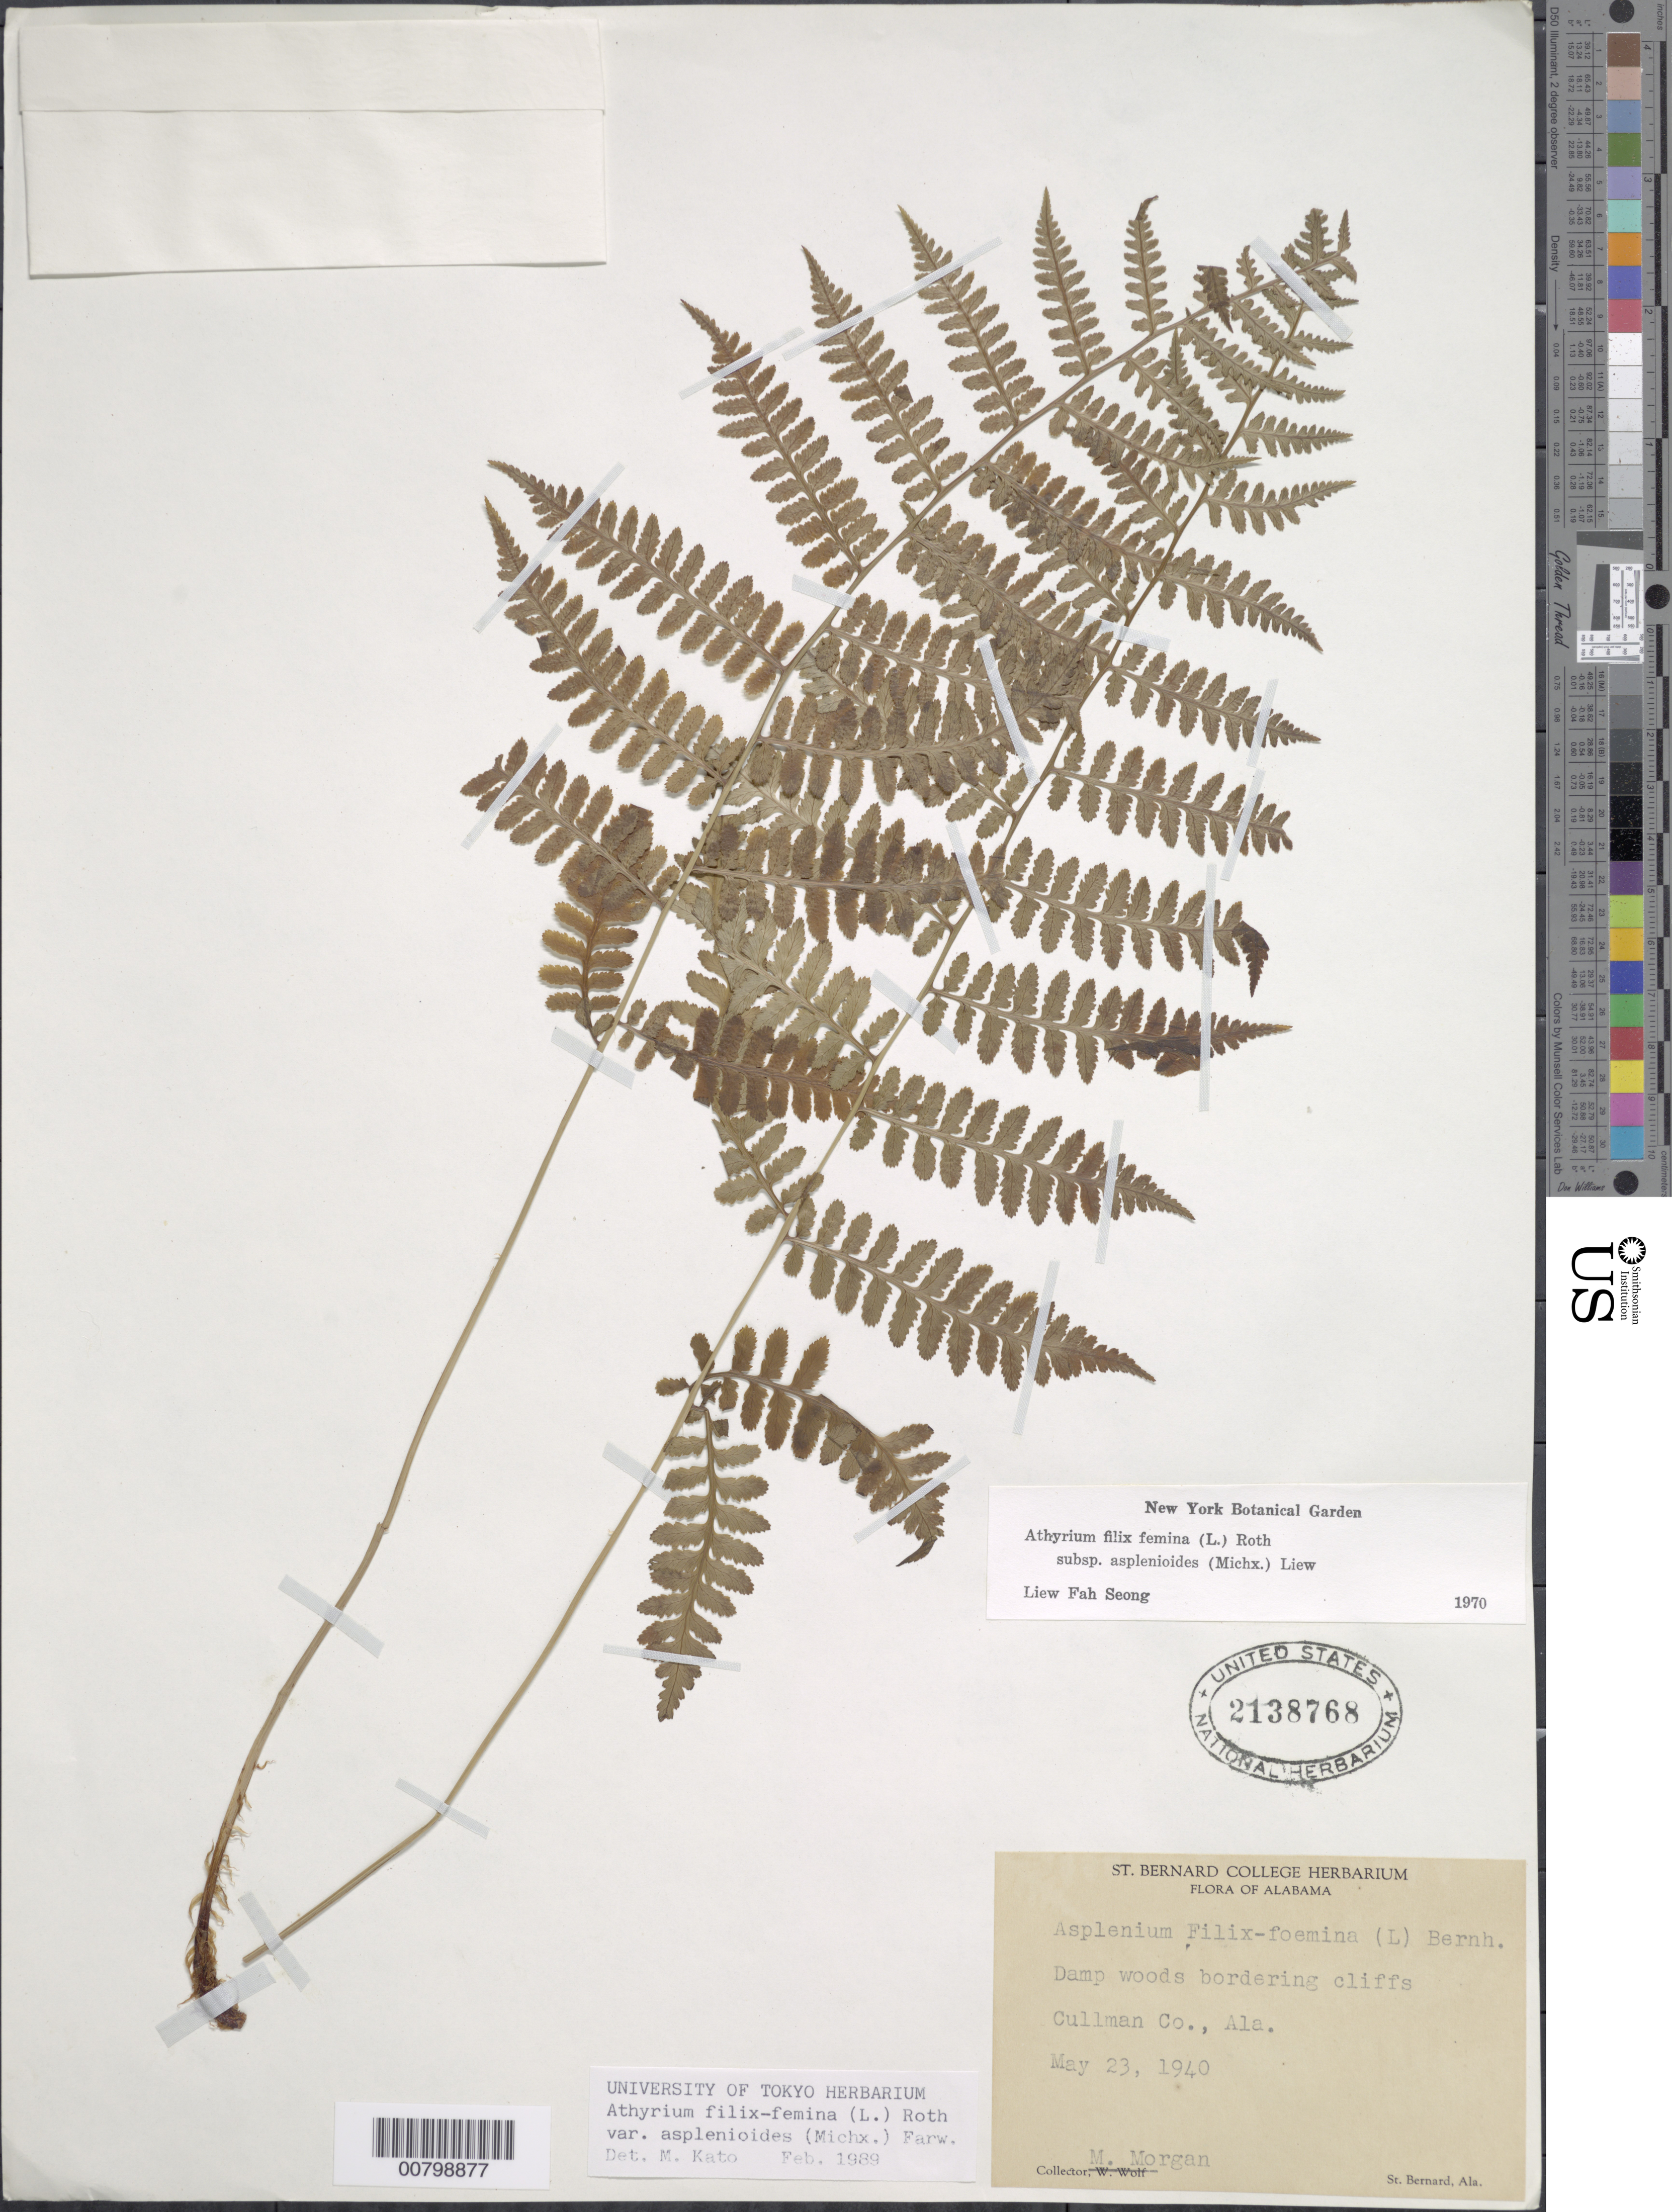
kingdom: Plantae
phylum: Tracheophyta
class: Polypodiopsida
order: Polypodiales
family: Athyriaceae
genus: Athyrium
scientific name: Athyrium filix-femina subsp. asplenioides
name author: (Michx.) Hultén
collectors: M. Morgan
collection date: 1940-05-23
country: United States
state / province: Alabama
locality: Cullman Co., Ala.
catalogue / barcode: US 2138768